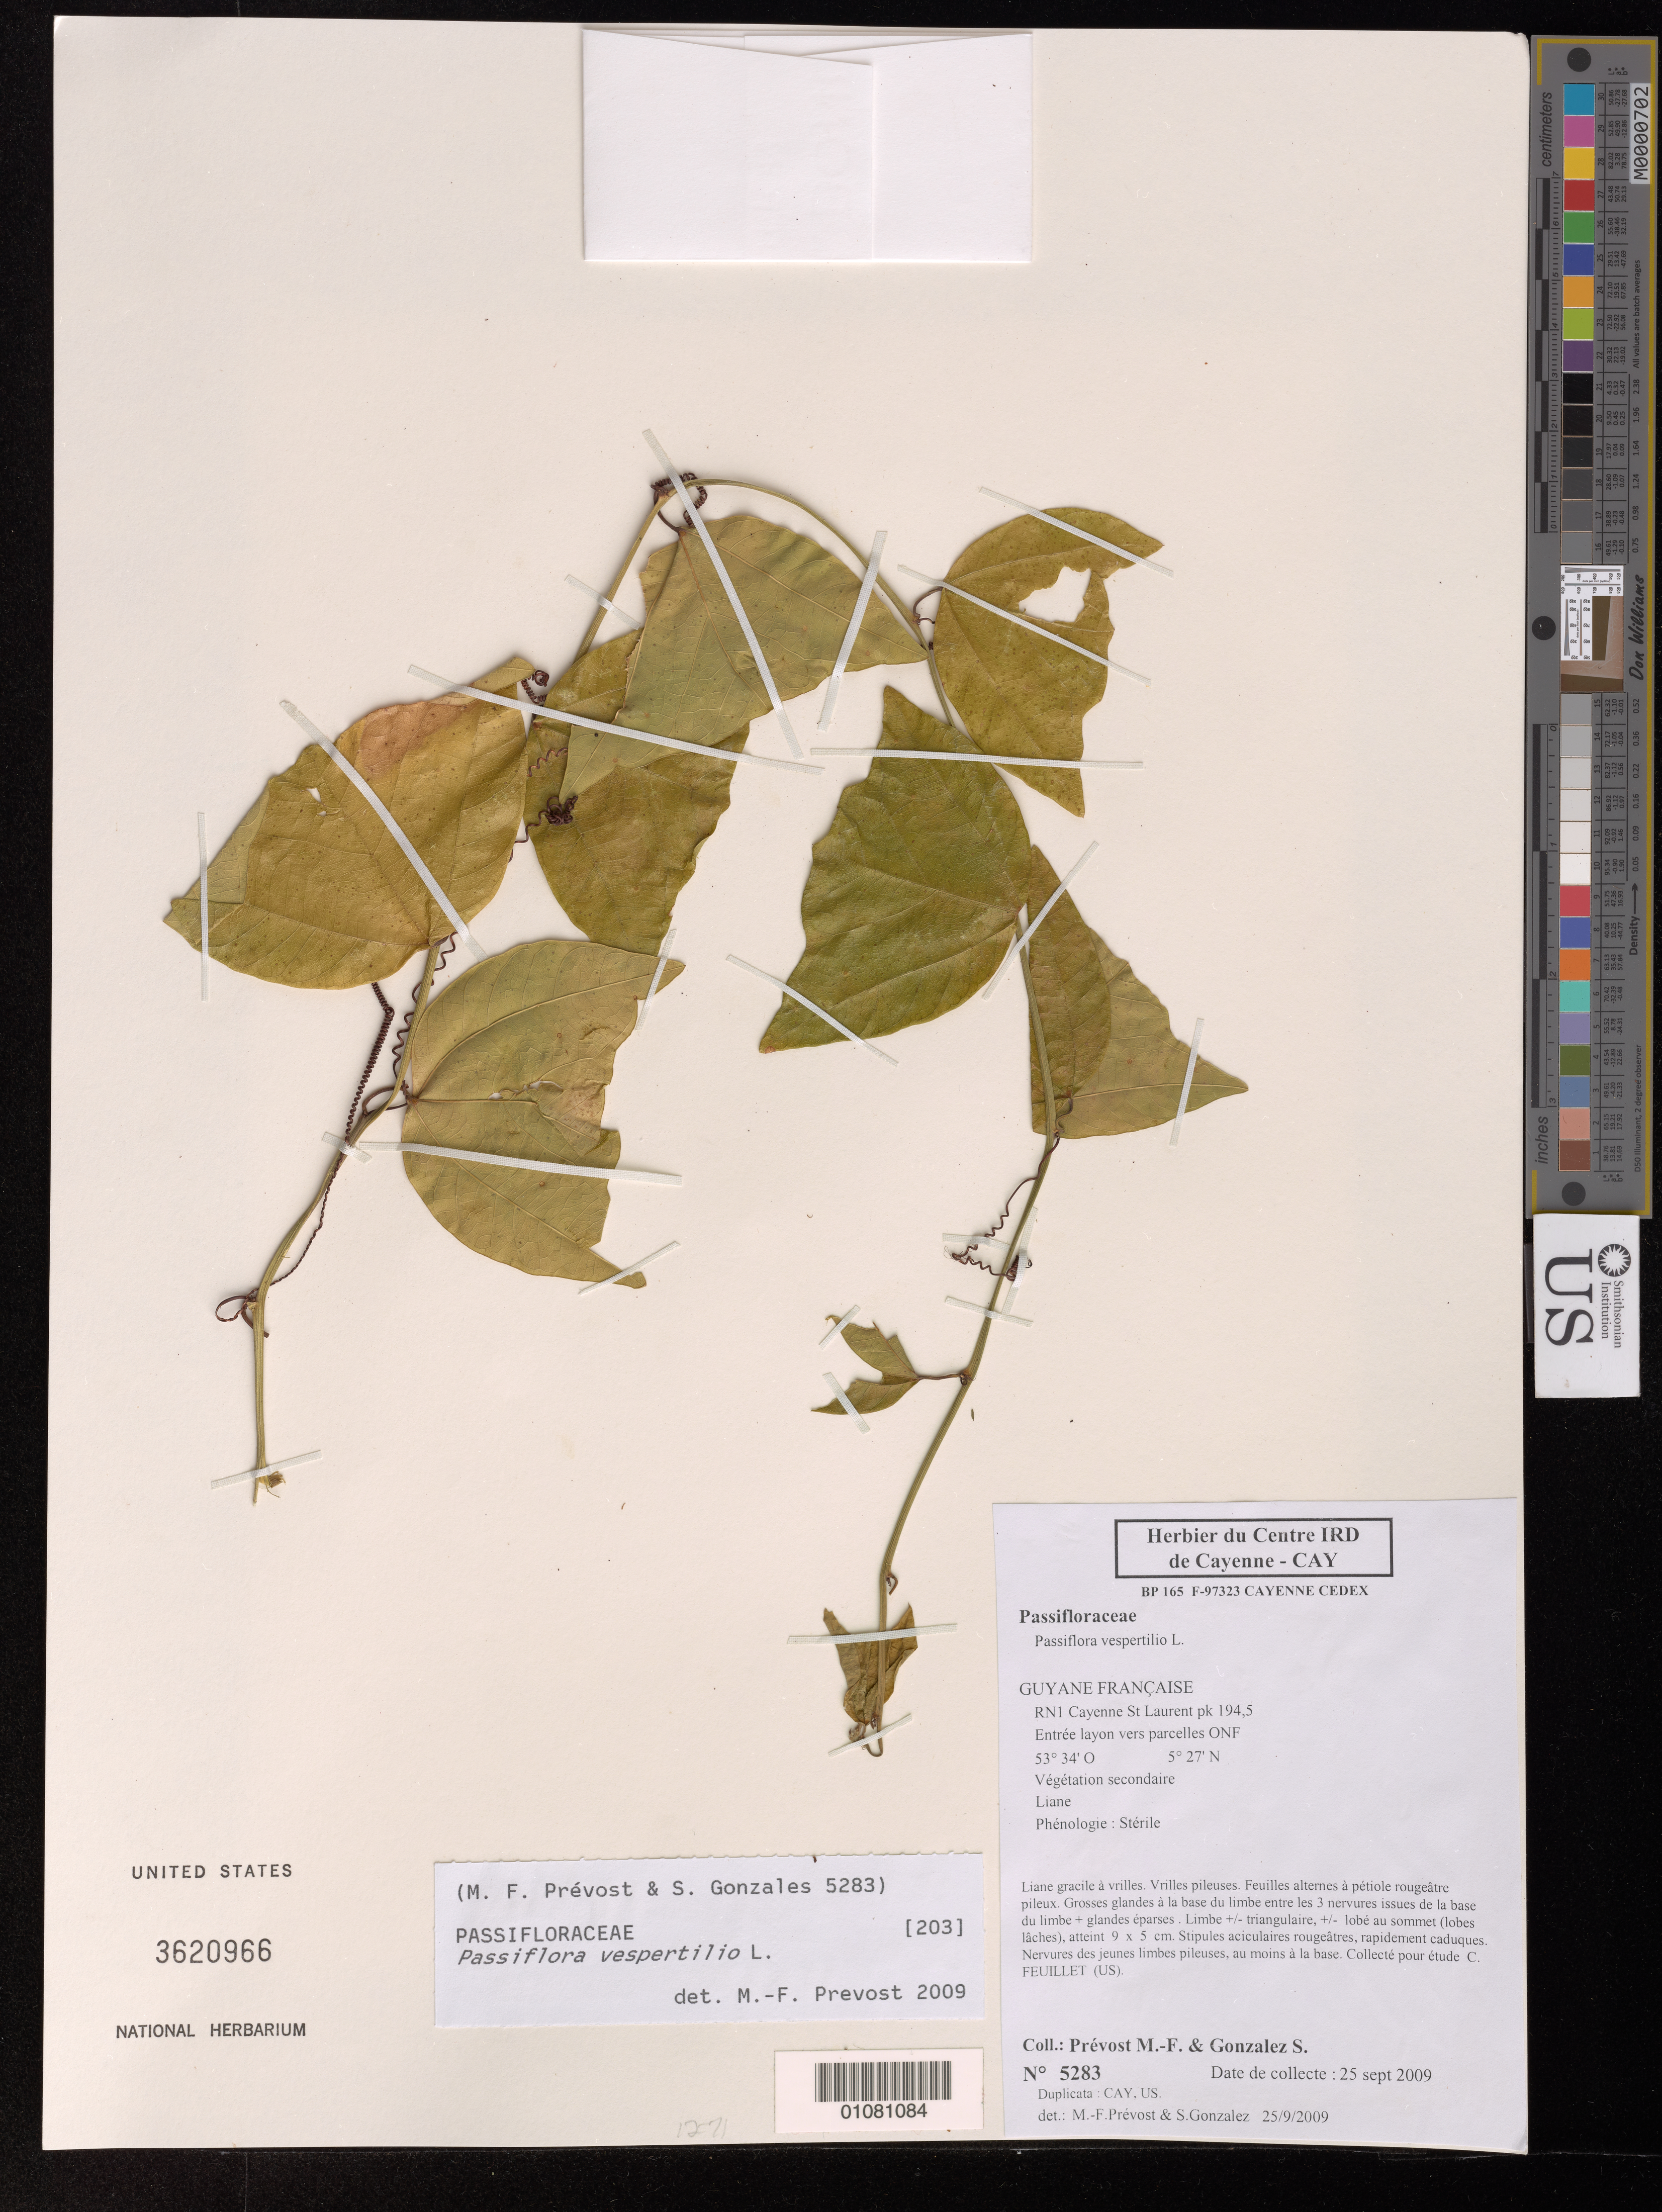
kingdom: Plantae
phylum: Tracheophyta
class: Magnoliopsida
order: Malpighiales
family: Passifloraceae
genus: Passiflora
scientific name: Passiflora vespertilio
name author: L.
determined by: Gonzalez, S.; Prévost, M.-F.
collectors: M.-F. Prévost & S. Gonzalez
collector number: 5283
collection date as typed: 25-Sep-09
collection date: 2009-09-25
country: French Guiana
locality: Cayenne - St. Laurent RN1 pk 194.5, entrée layon vers parcelles ONF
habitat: Vegetation secondaire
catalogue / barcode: US 3620966